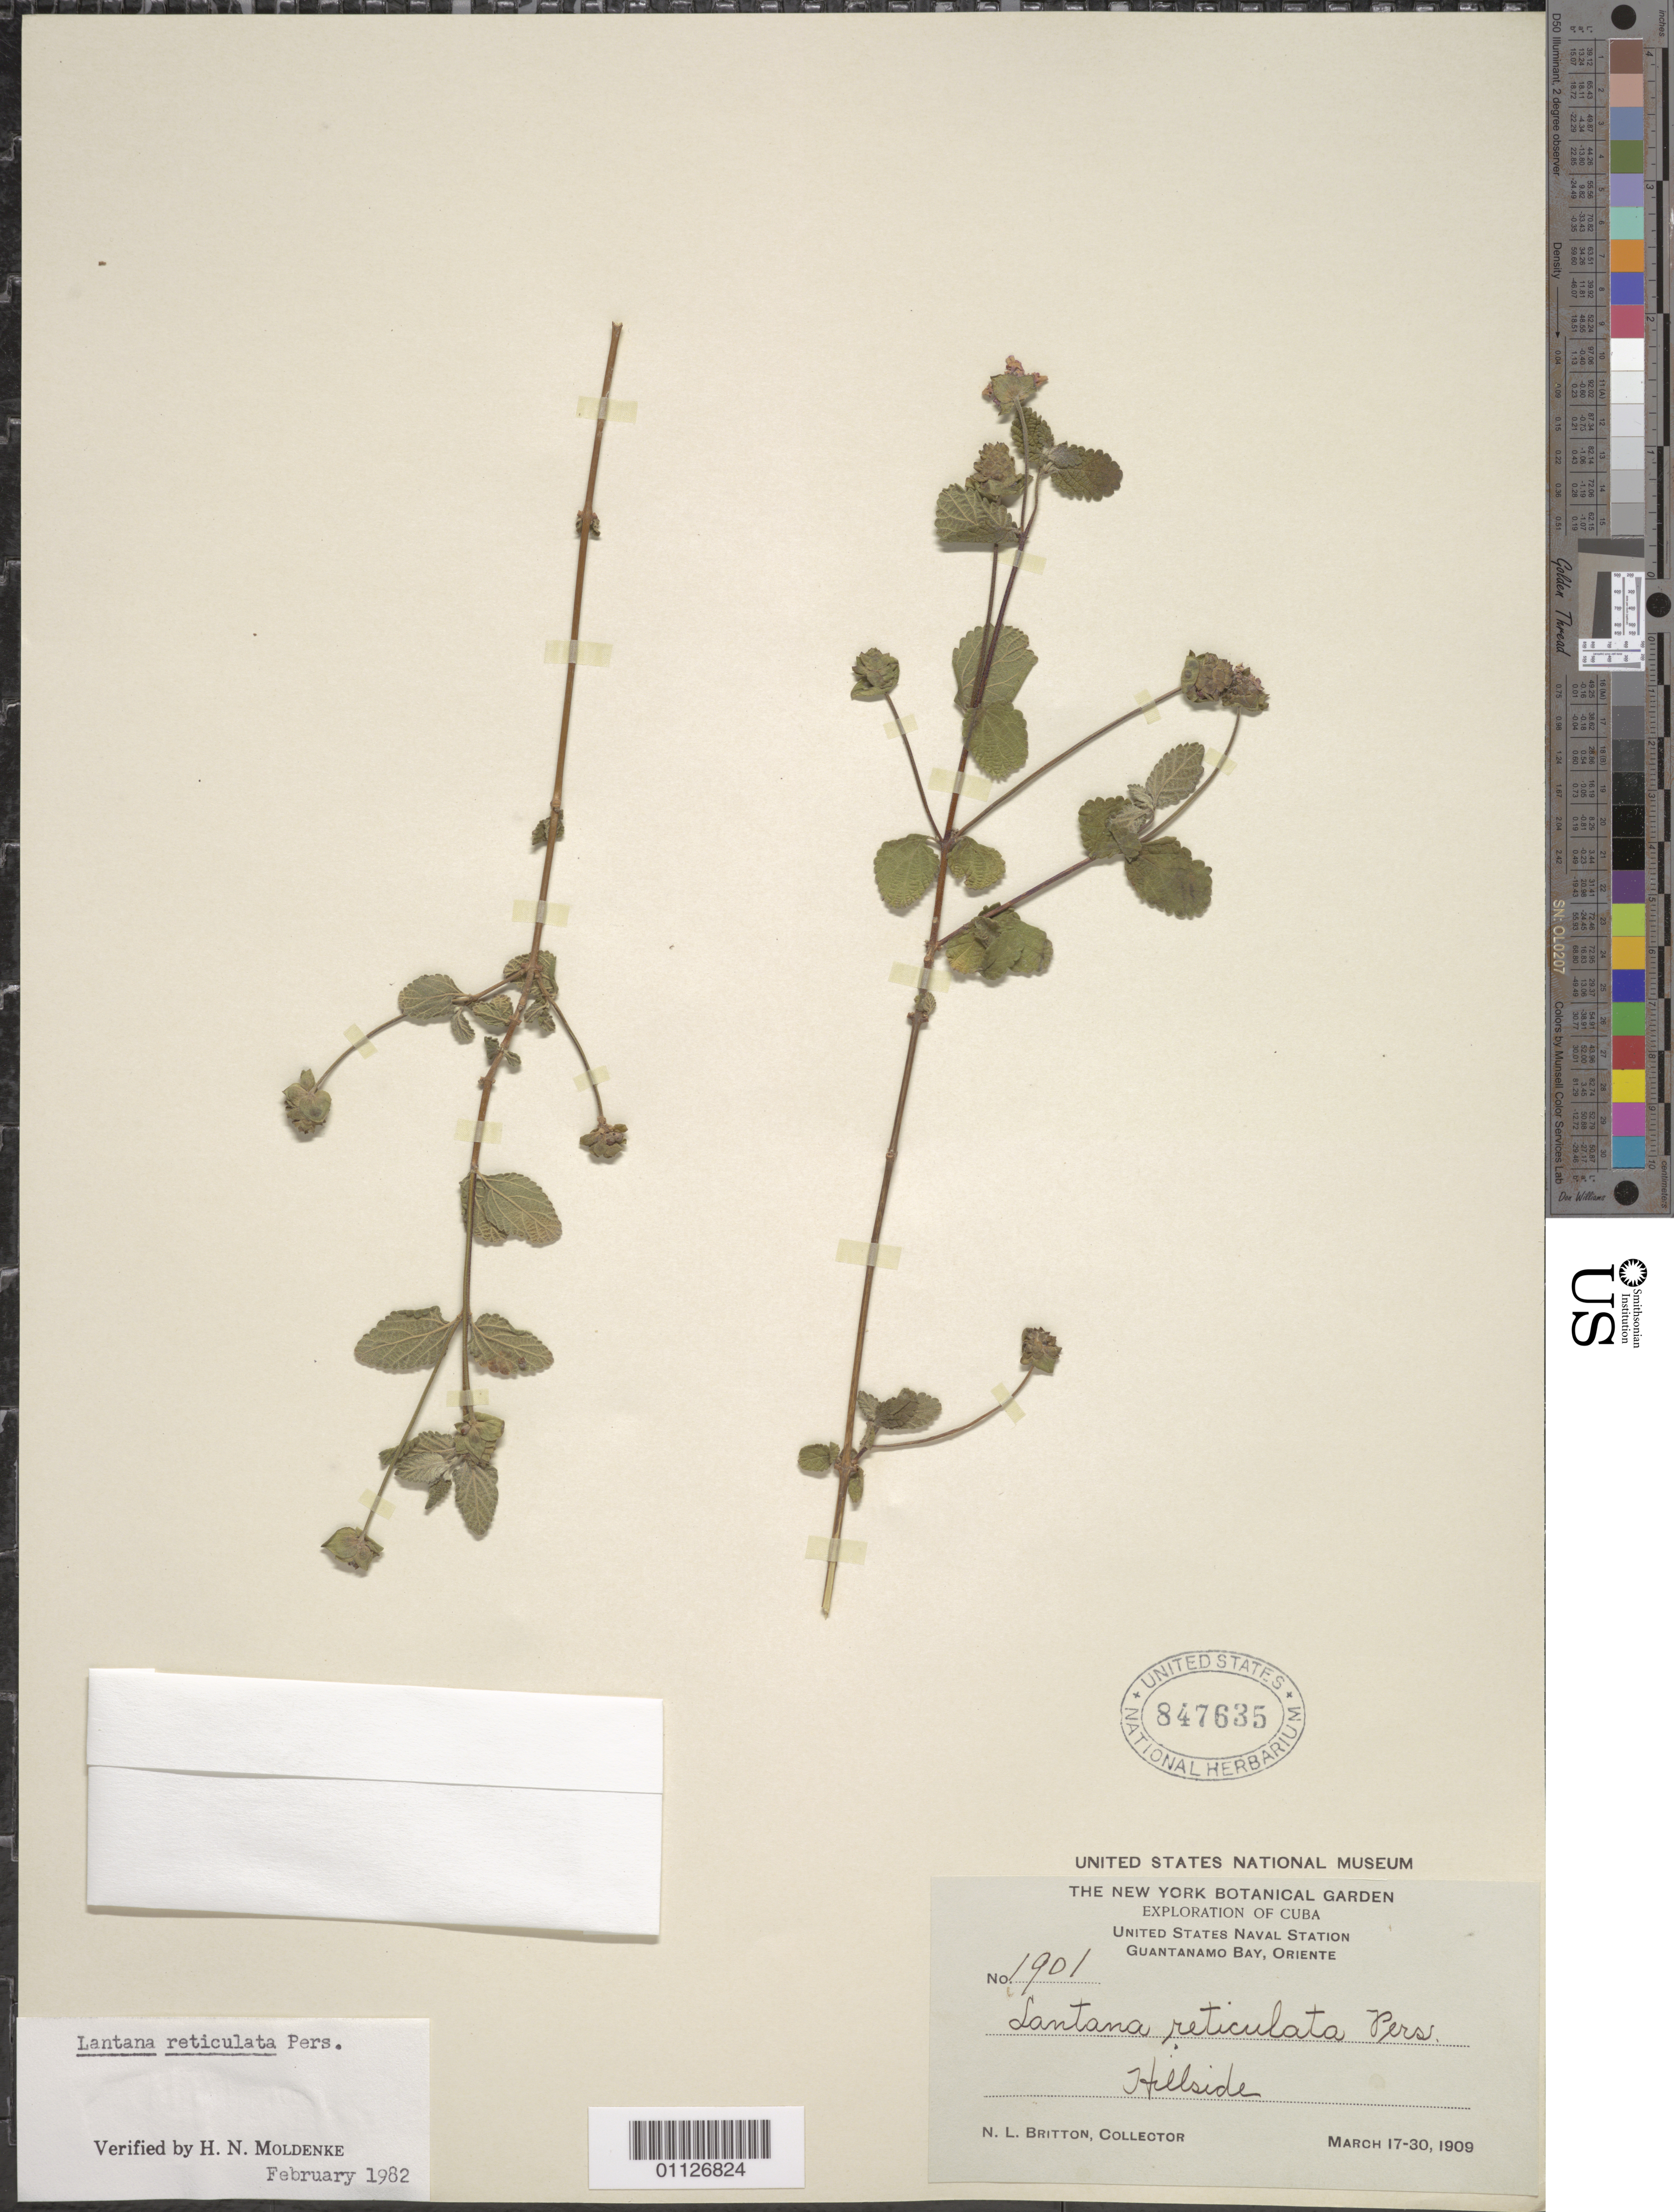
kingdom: Plantae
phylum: Tracheophyta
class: Magnoliopsida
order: Lamiales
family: Verbenaceae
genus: Lantana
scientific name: Lantana reticulata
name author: Pers.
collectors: N. Britton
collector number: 1901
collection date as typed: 17 Mar 1909 to 30 Mar 1909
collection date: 1909-03-17/1909-03-30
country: Cuba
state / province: Guantánamo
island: Cuba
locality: Guantánamo Bay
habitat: hillside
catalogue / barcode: US 847635